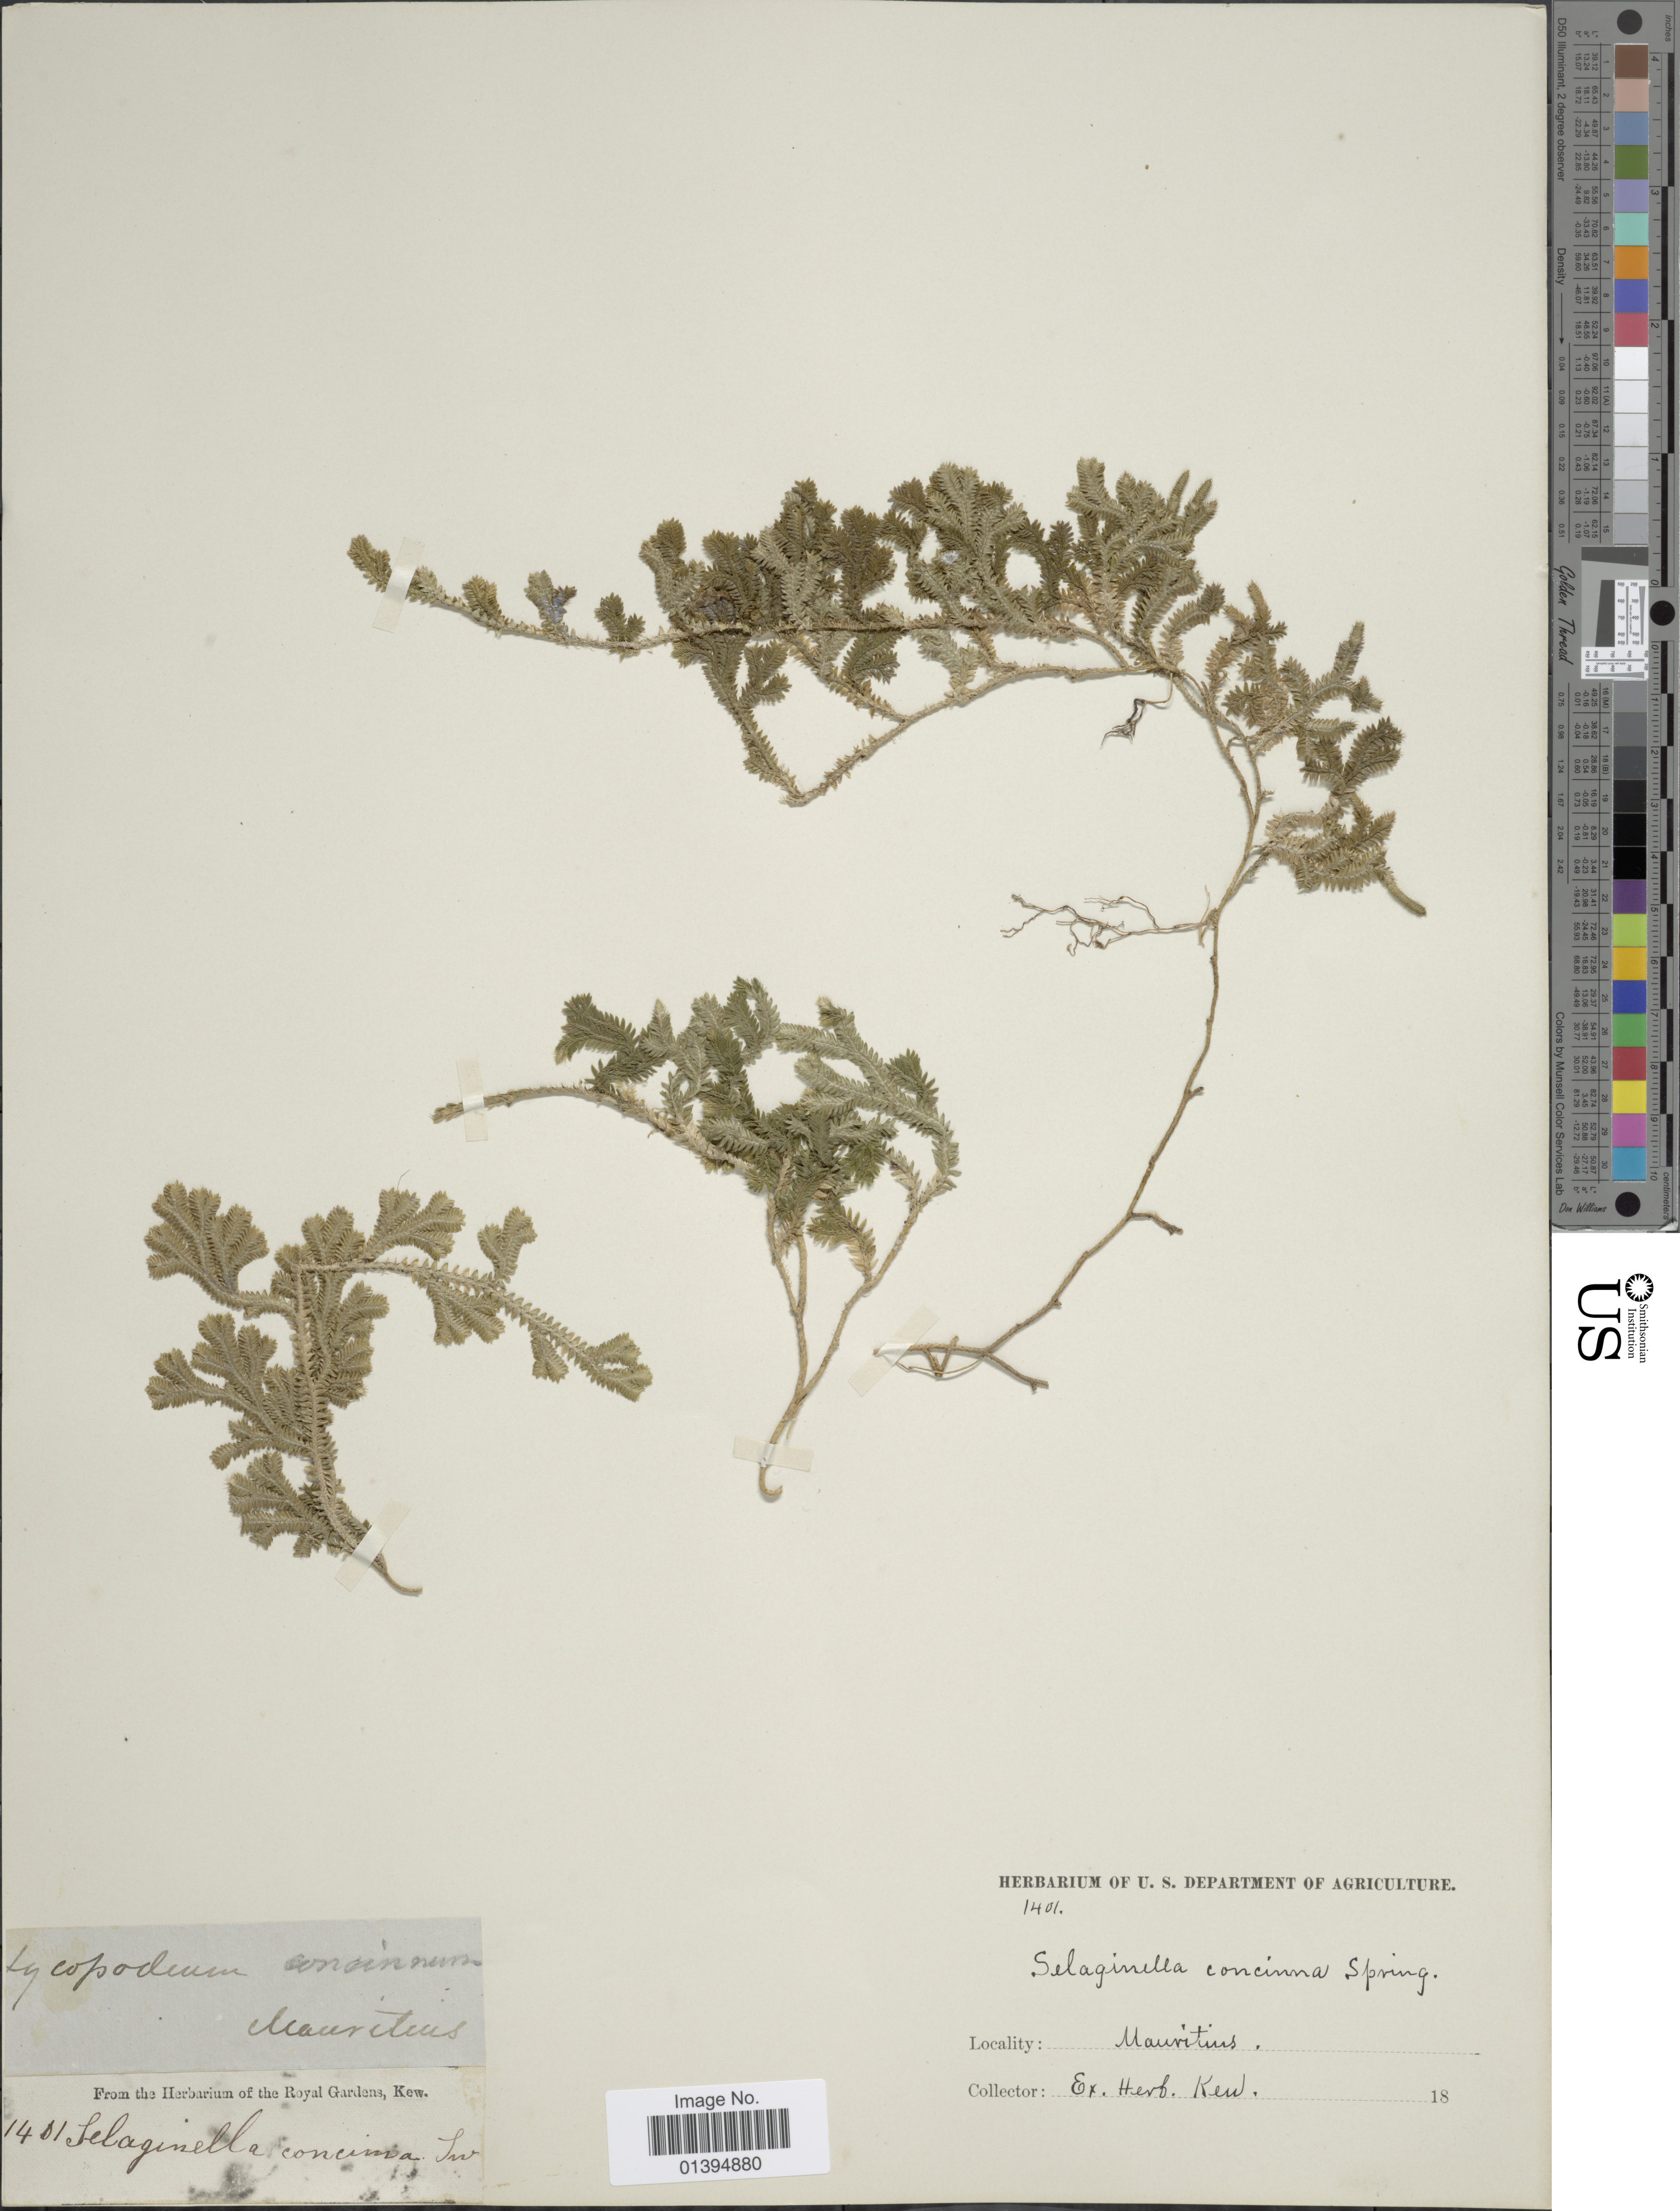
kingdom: Plantae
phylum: Tracheophyta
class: Lycopodiopsida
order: Selaginellales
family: Selaginellaceae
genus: Selaginella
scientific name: Selaginella concinna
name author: (Sw.) Spring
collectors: ex Herb. Kew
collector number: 1401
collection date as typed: Transcribed d/m/y: //18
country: Mauritius